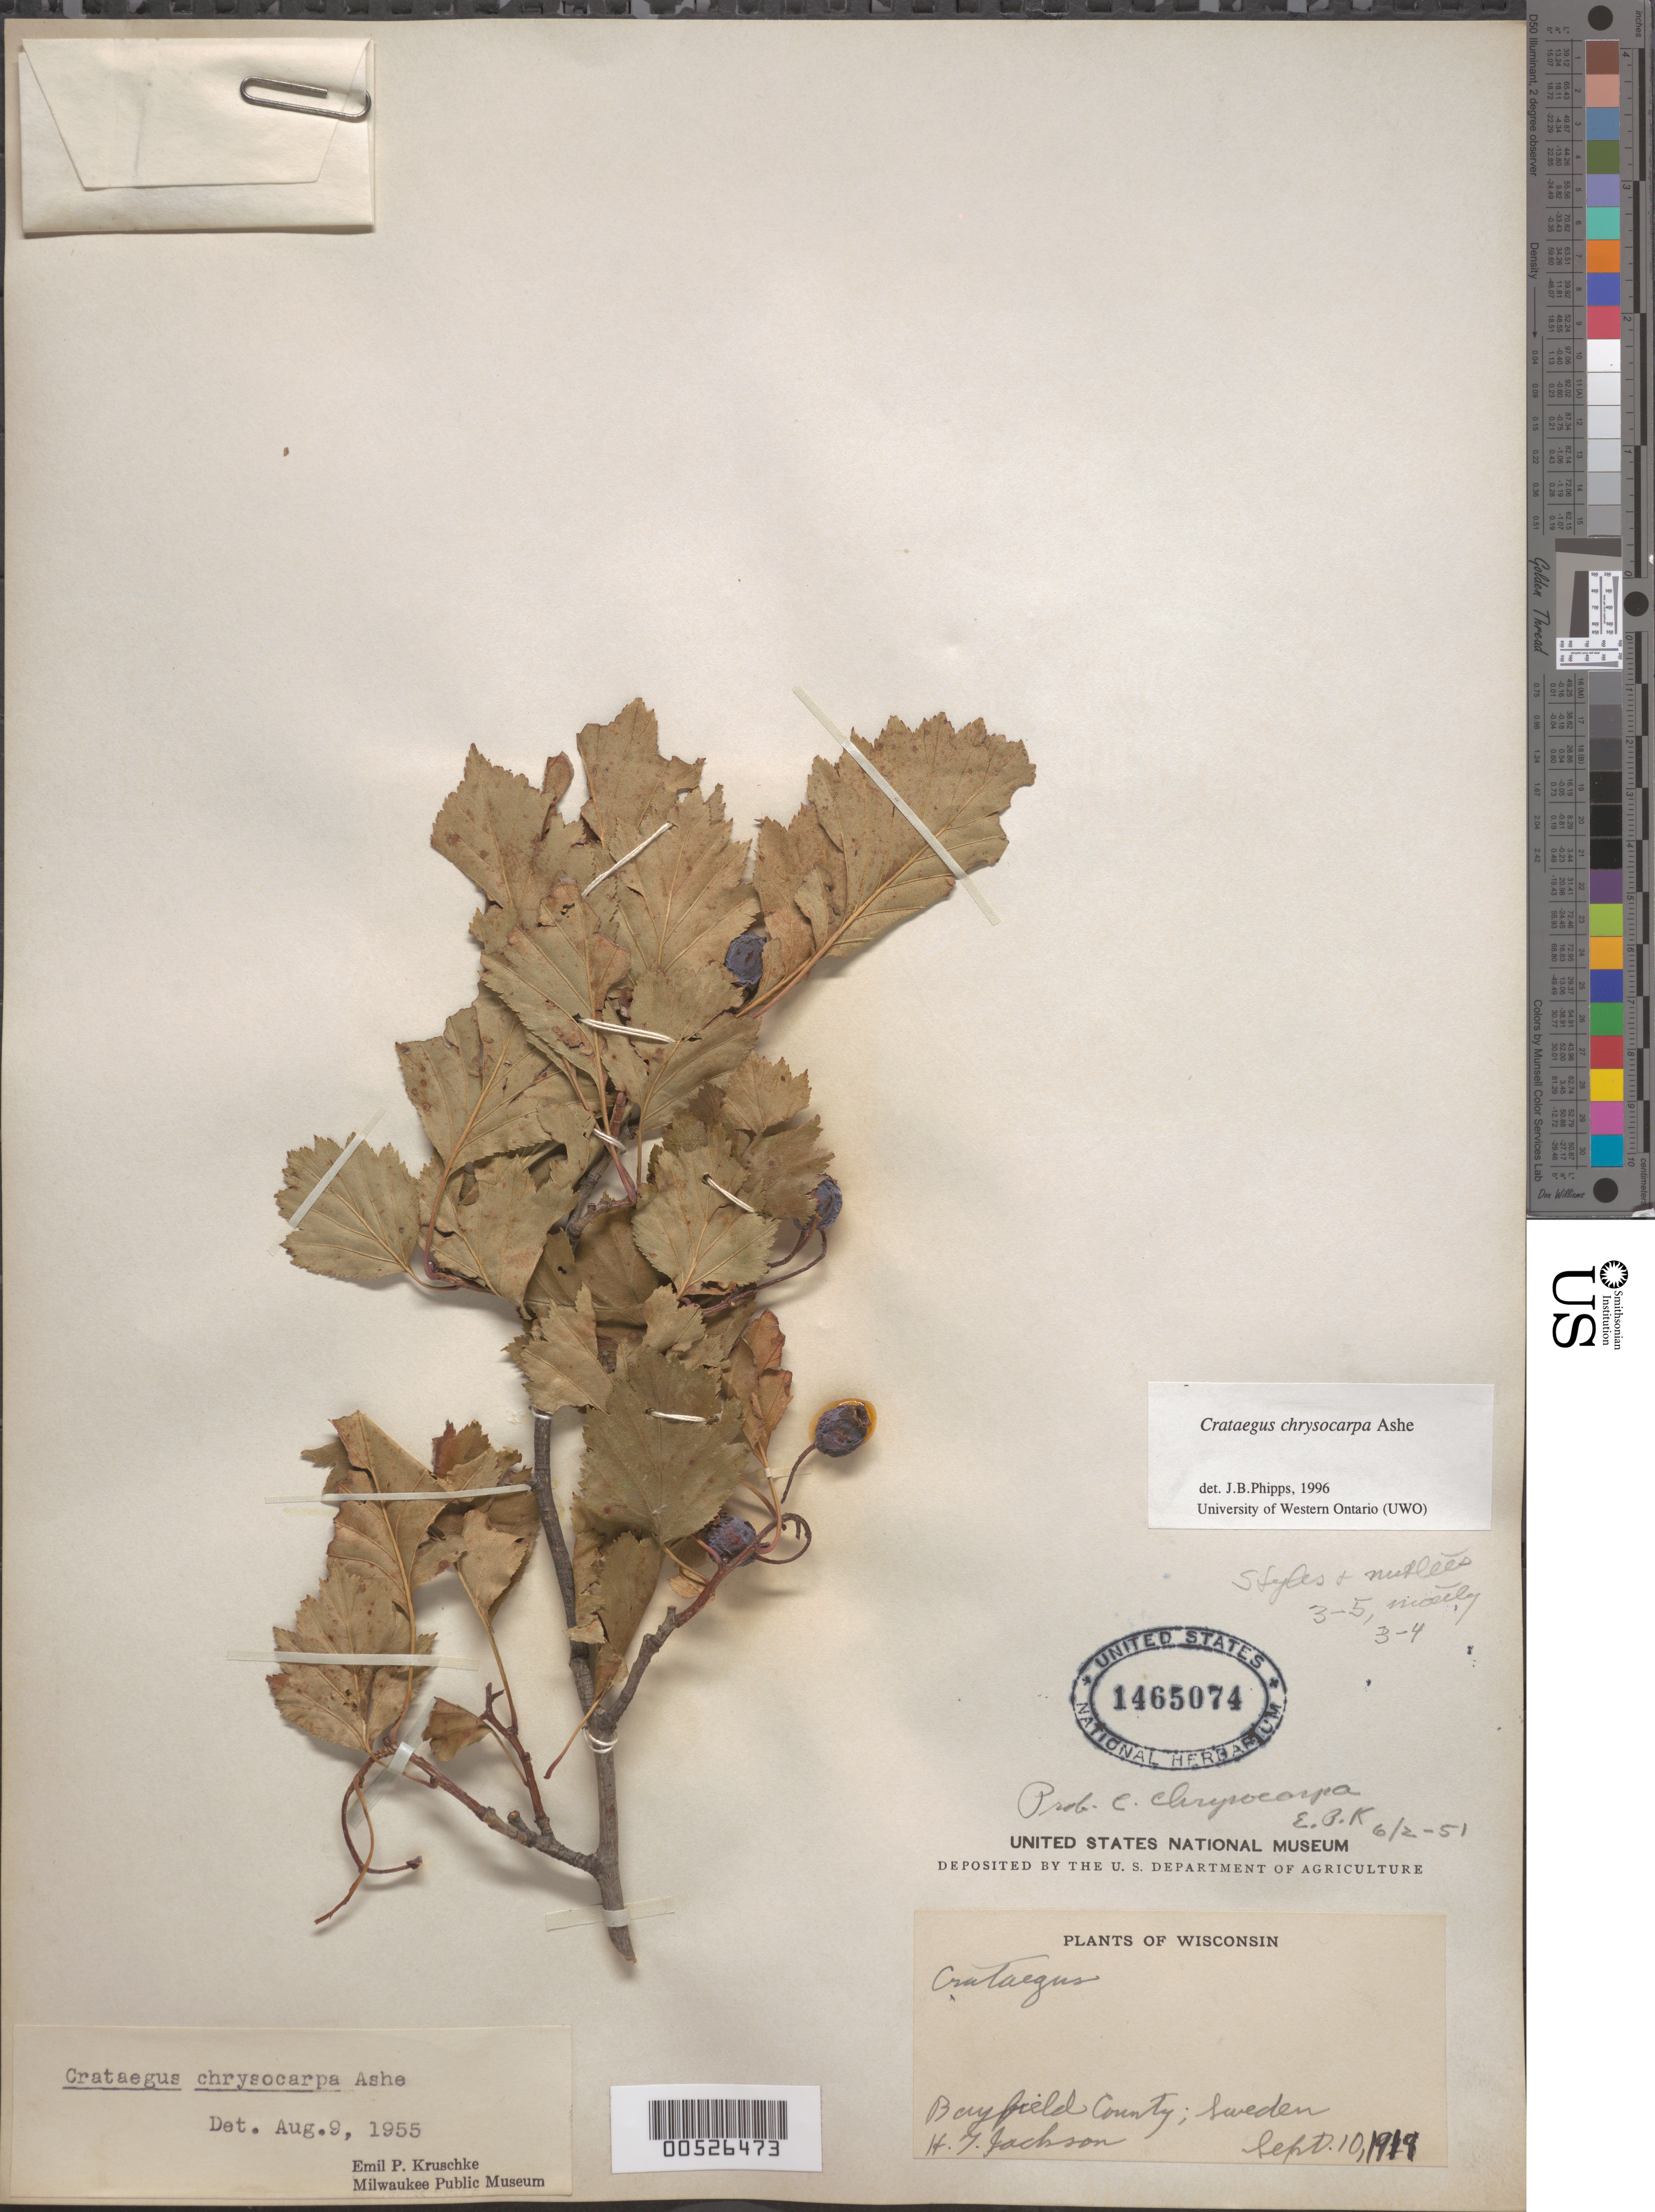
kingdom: Plantae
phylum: Tracheophyta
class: Magnoliopsida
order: Rosales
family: Rosaceae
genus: Crataegus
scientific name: Crataegus chrysocarpa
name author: Ashe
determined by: Kruschke, Emil Paul, (MIL), Milwaukee Public Museum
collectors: H. Jackson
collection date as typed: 10 Sep 1919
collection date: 1919-09-10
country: United States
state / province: Wisconsin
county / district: Bayfield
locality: Sweden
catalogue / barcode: US 1465074